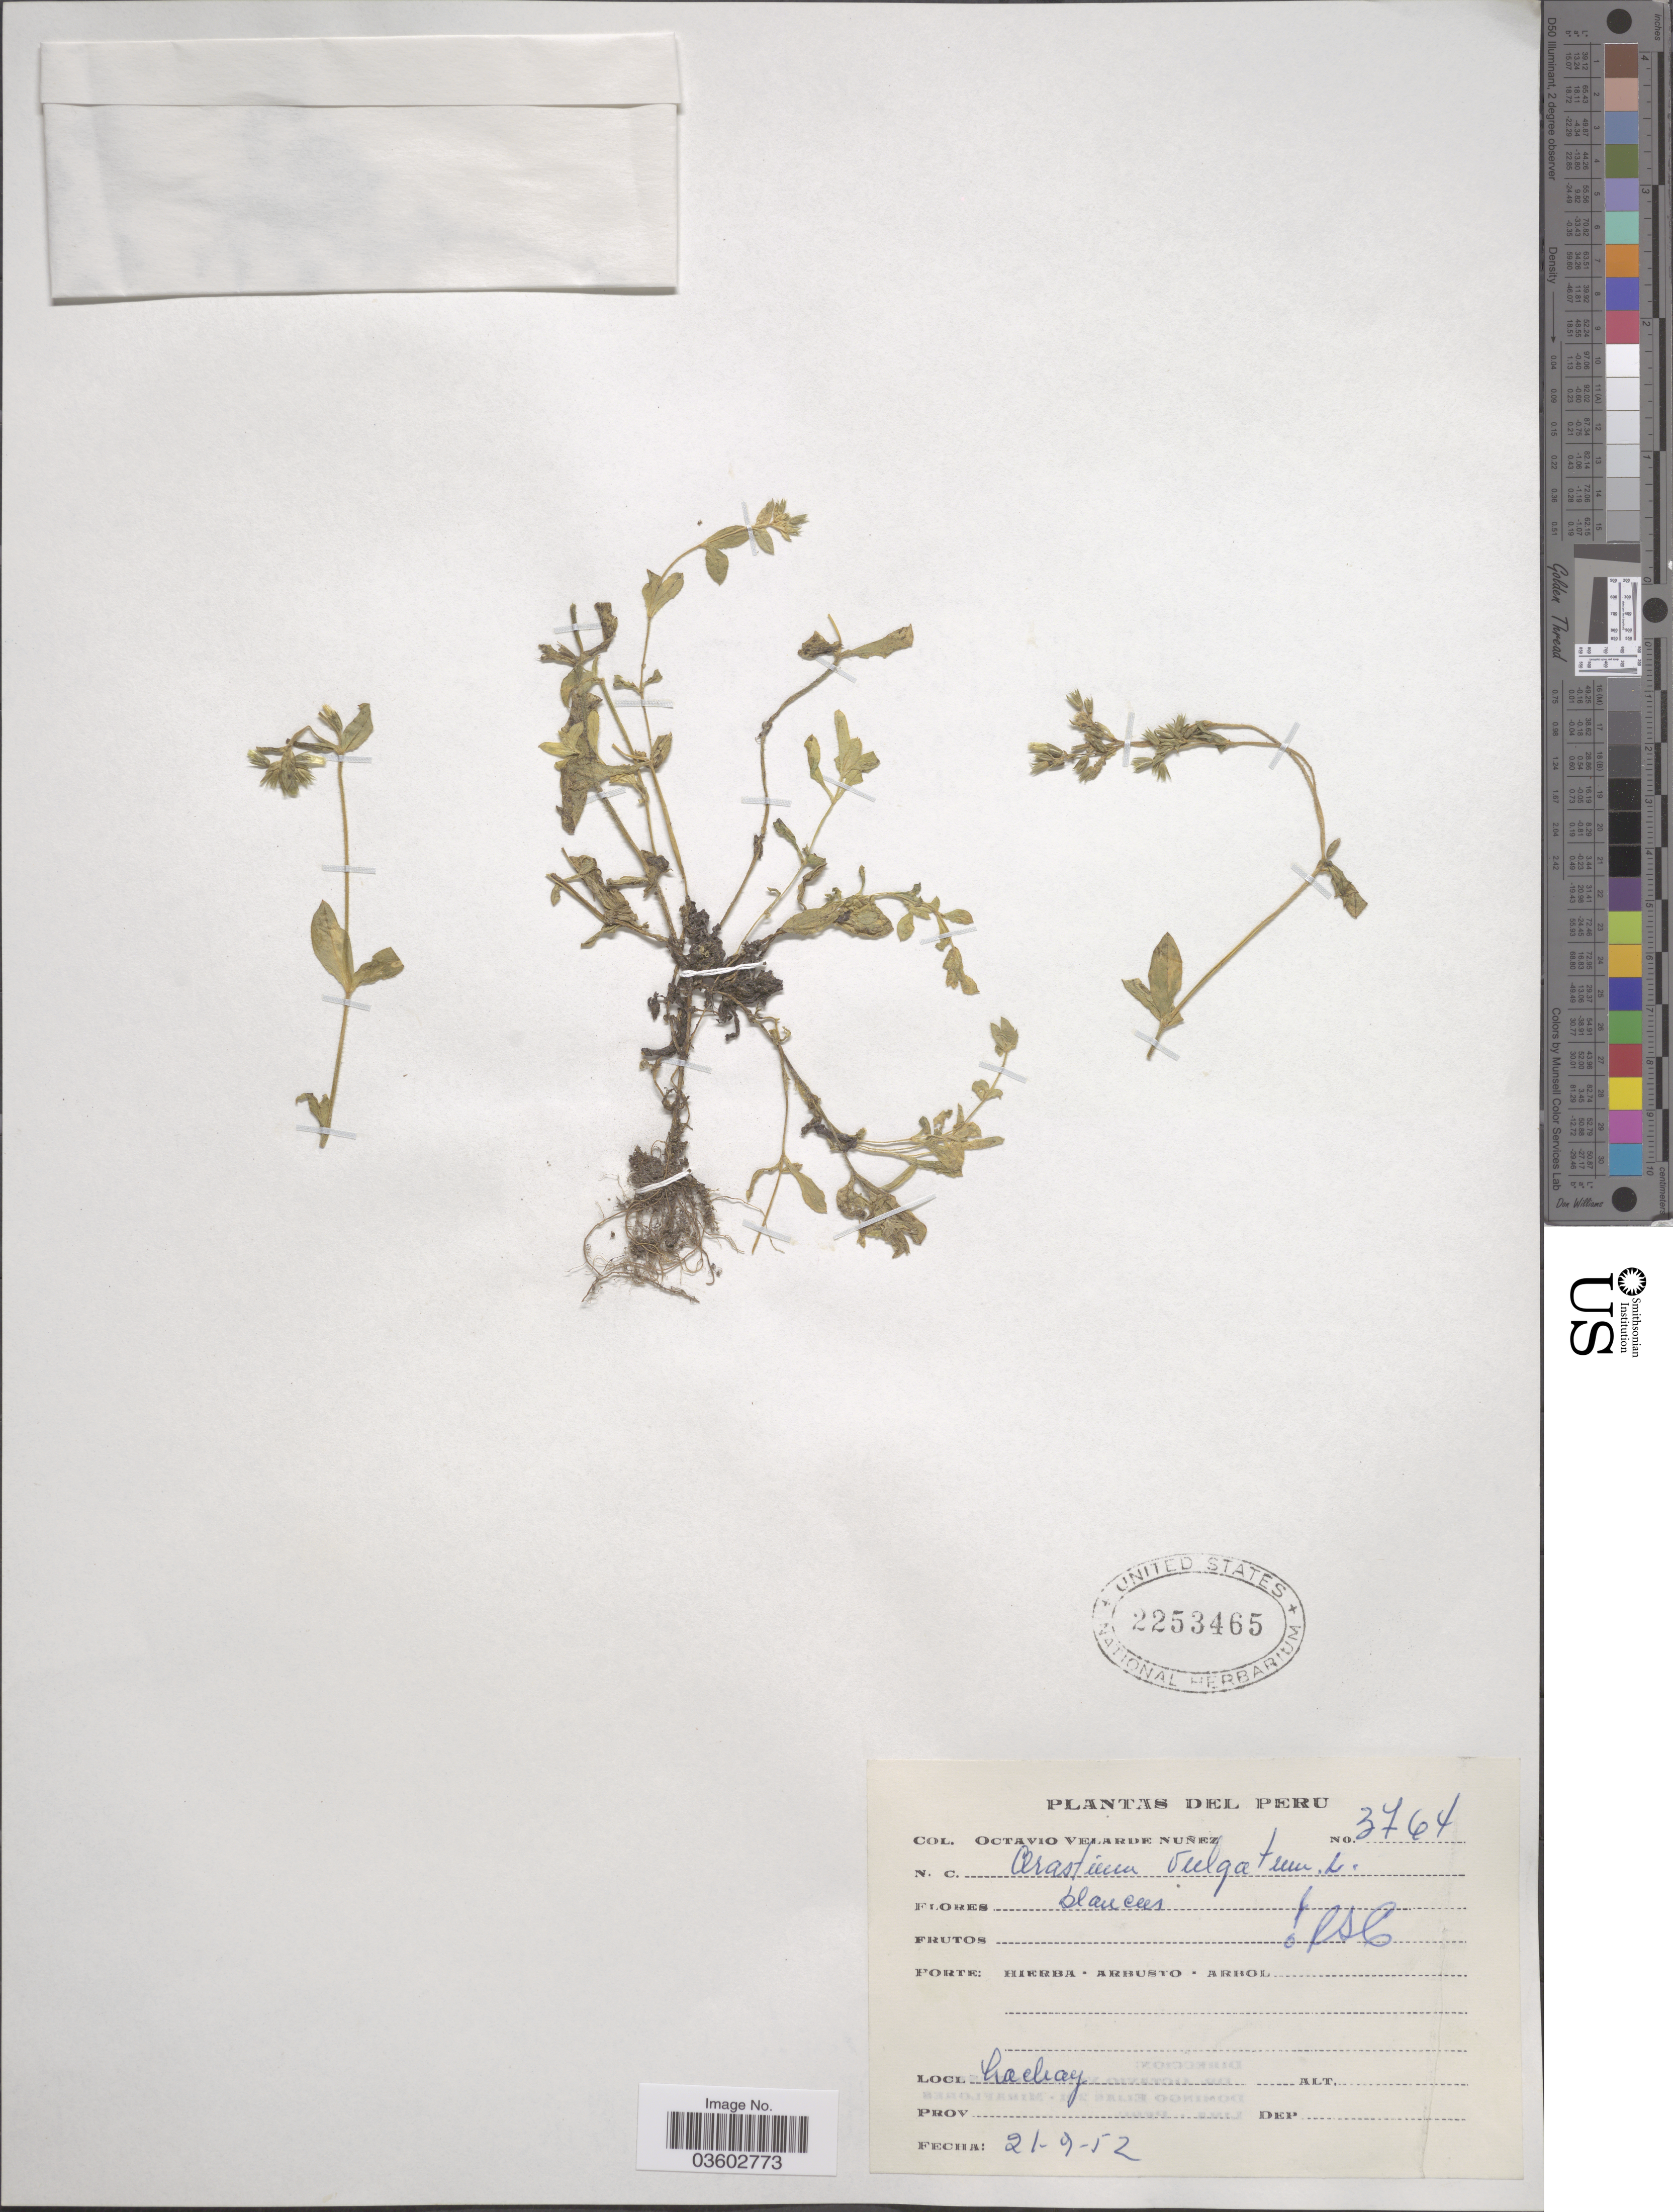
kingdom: Plantae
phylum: Tracheophyta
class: Magnoliopsida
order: Caryophyllales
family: Caryophyllaceae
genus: Cerastium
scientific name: Cerastium vulgatum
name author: L.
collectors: O. Velarde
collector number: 3764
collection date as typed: Transcribed d/m/y: 21/9/52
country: Peru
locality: La chay.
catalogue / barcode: US 2253465